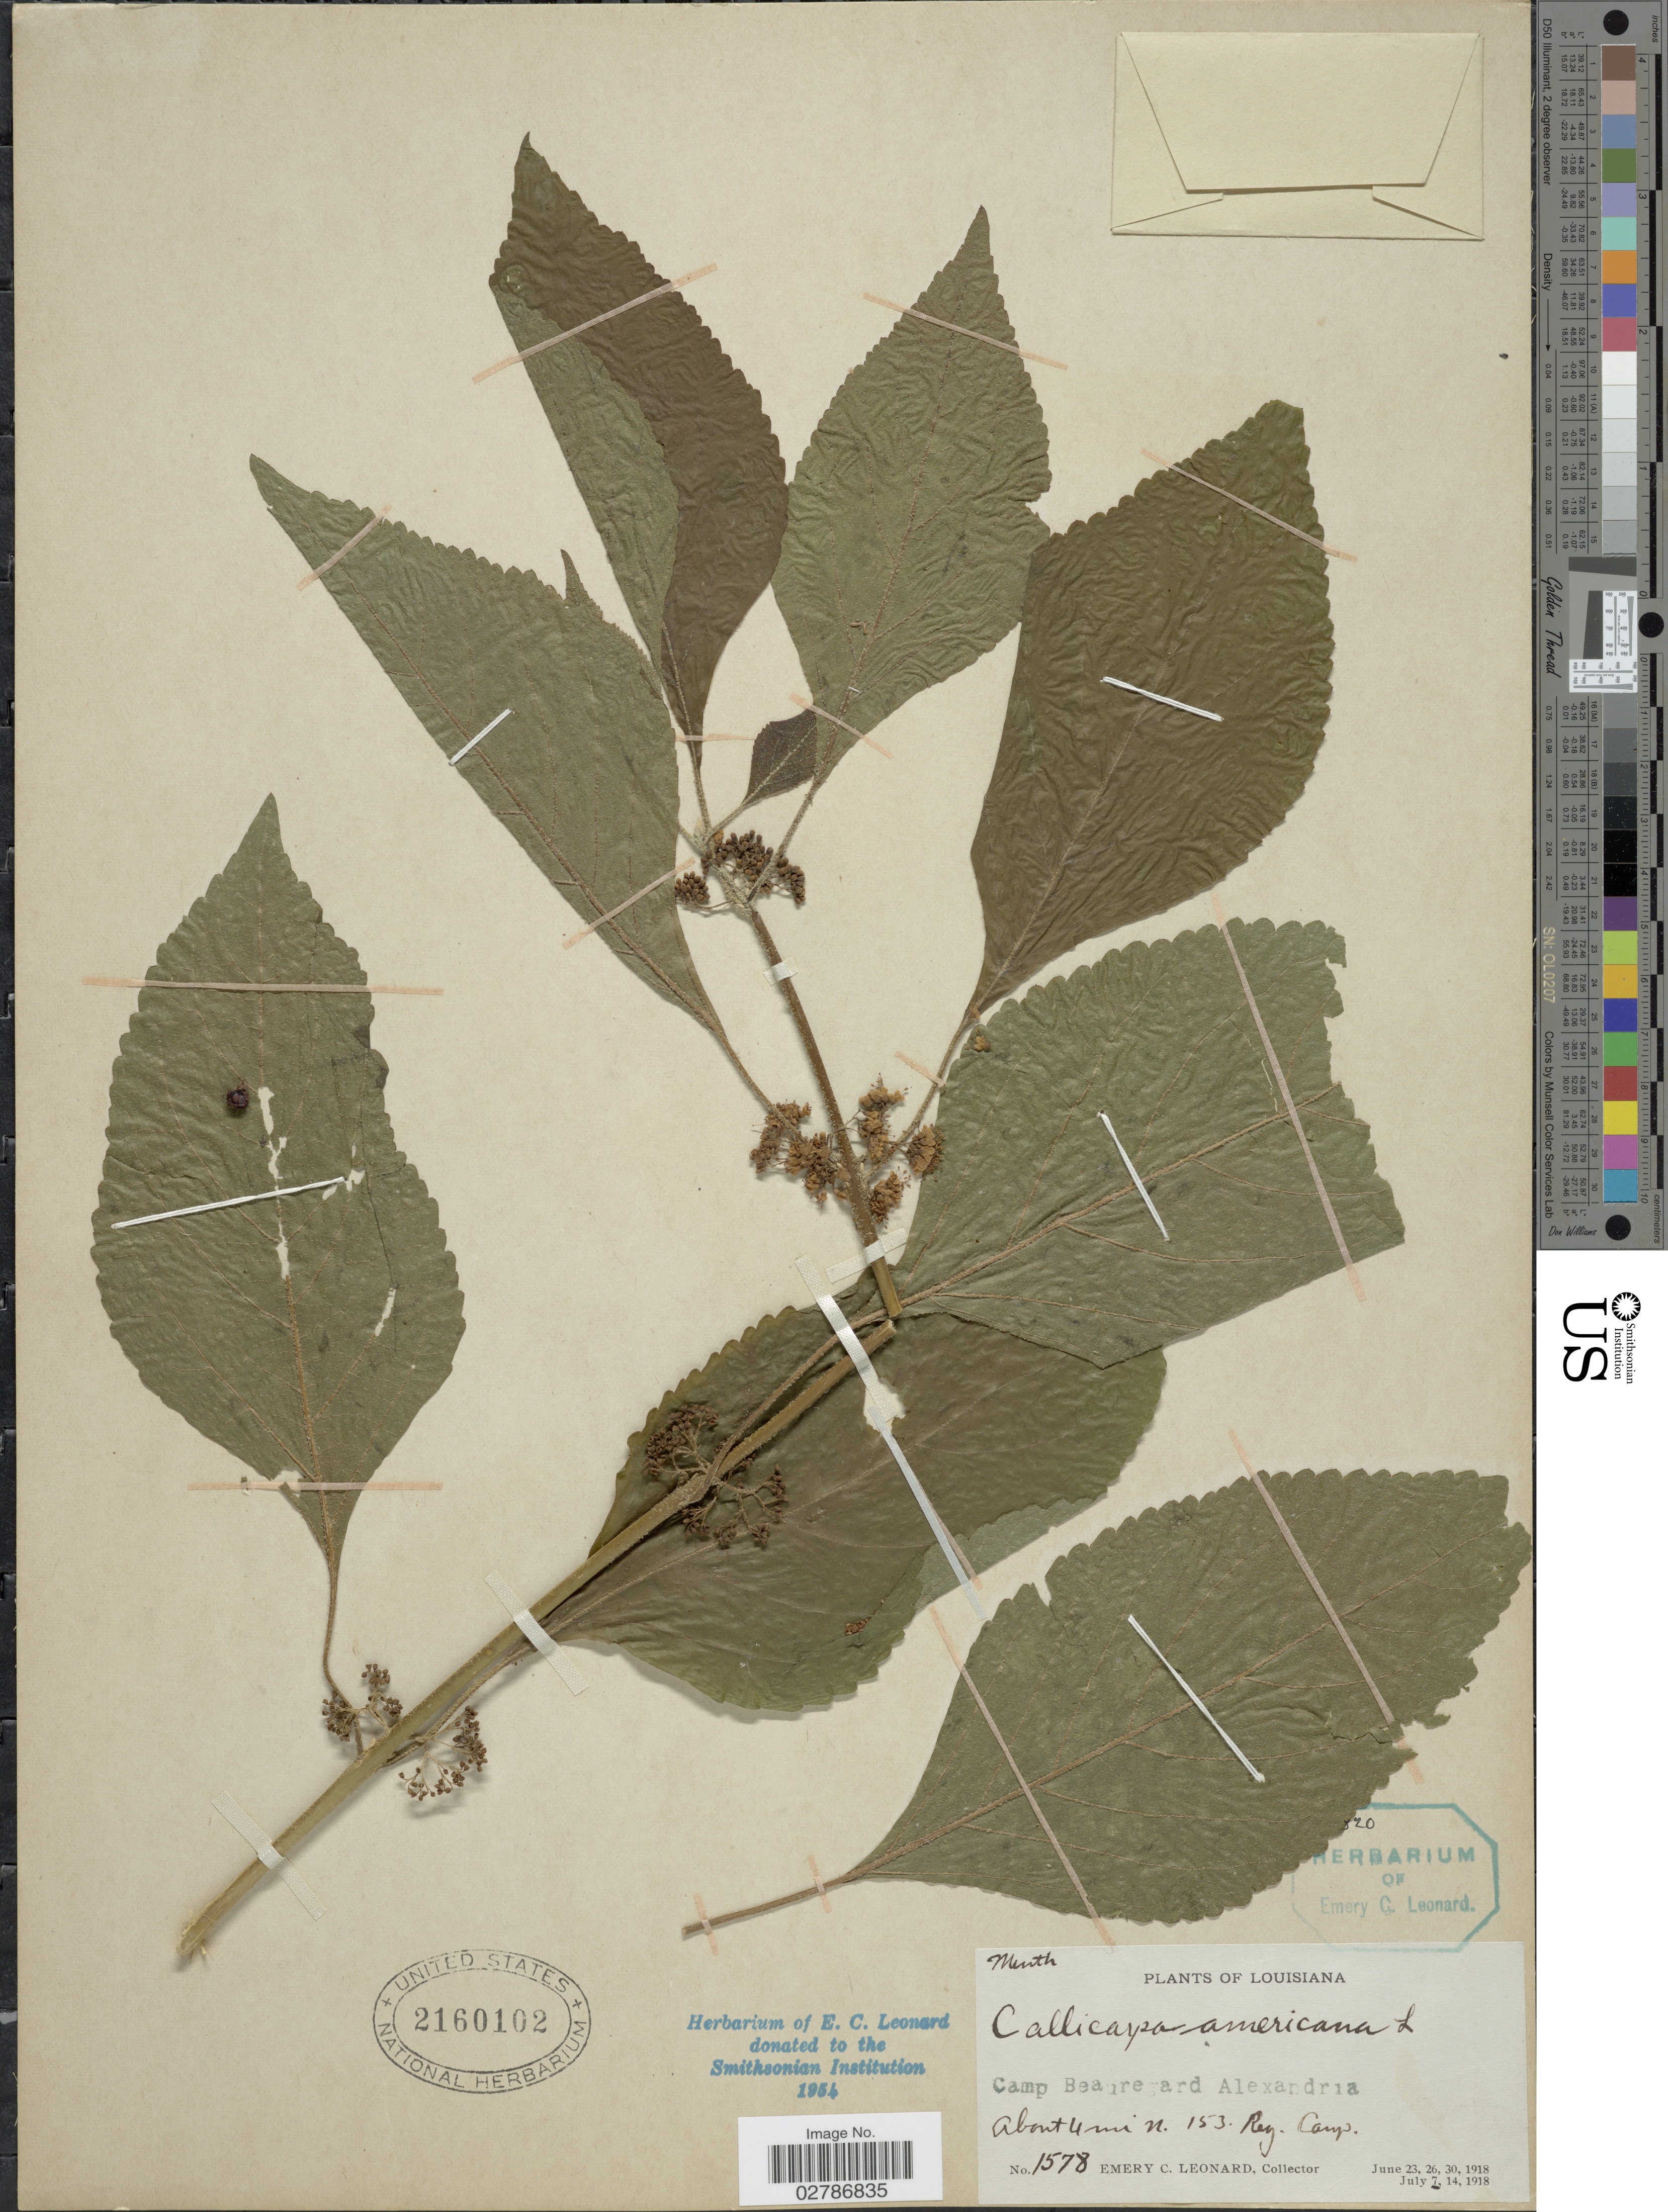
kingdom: Plantae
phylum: Tracheophyta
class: Magnoliopsida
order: Lamiales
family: Lamiaceae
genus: Callicarpa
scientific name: Callicarpa americana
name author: L.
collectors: E. C. Leonard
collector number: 1578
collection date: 1918-07-07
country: United States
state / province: Louisiana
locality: Camp Beauregard Alexandria. About 4 mi. N 153 Reg. Camp.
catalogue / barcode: US 2160102